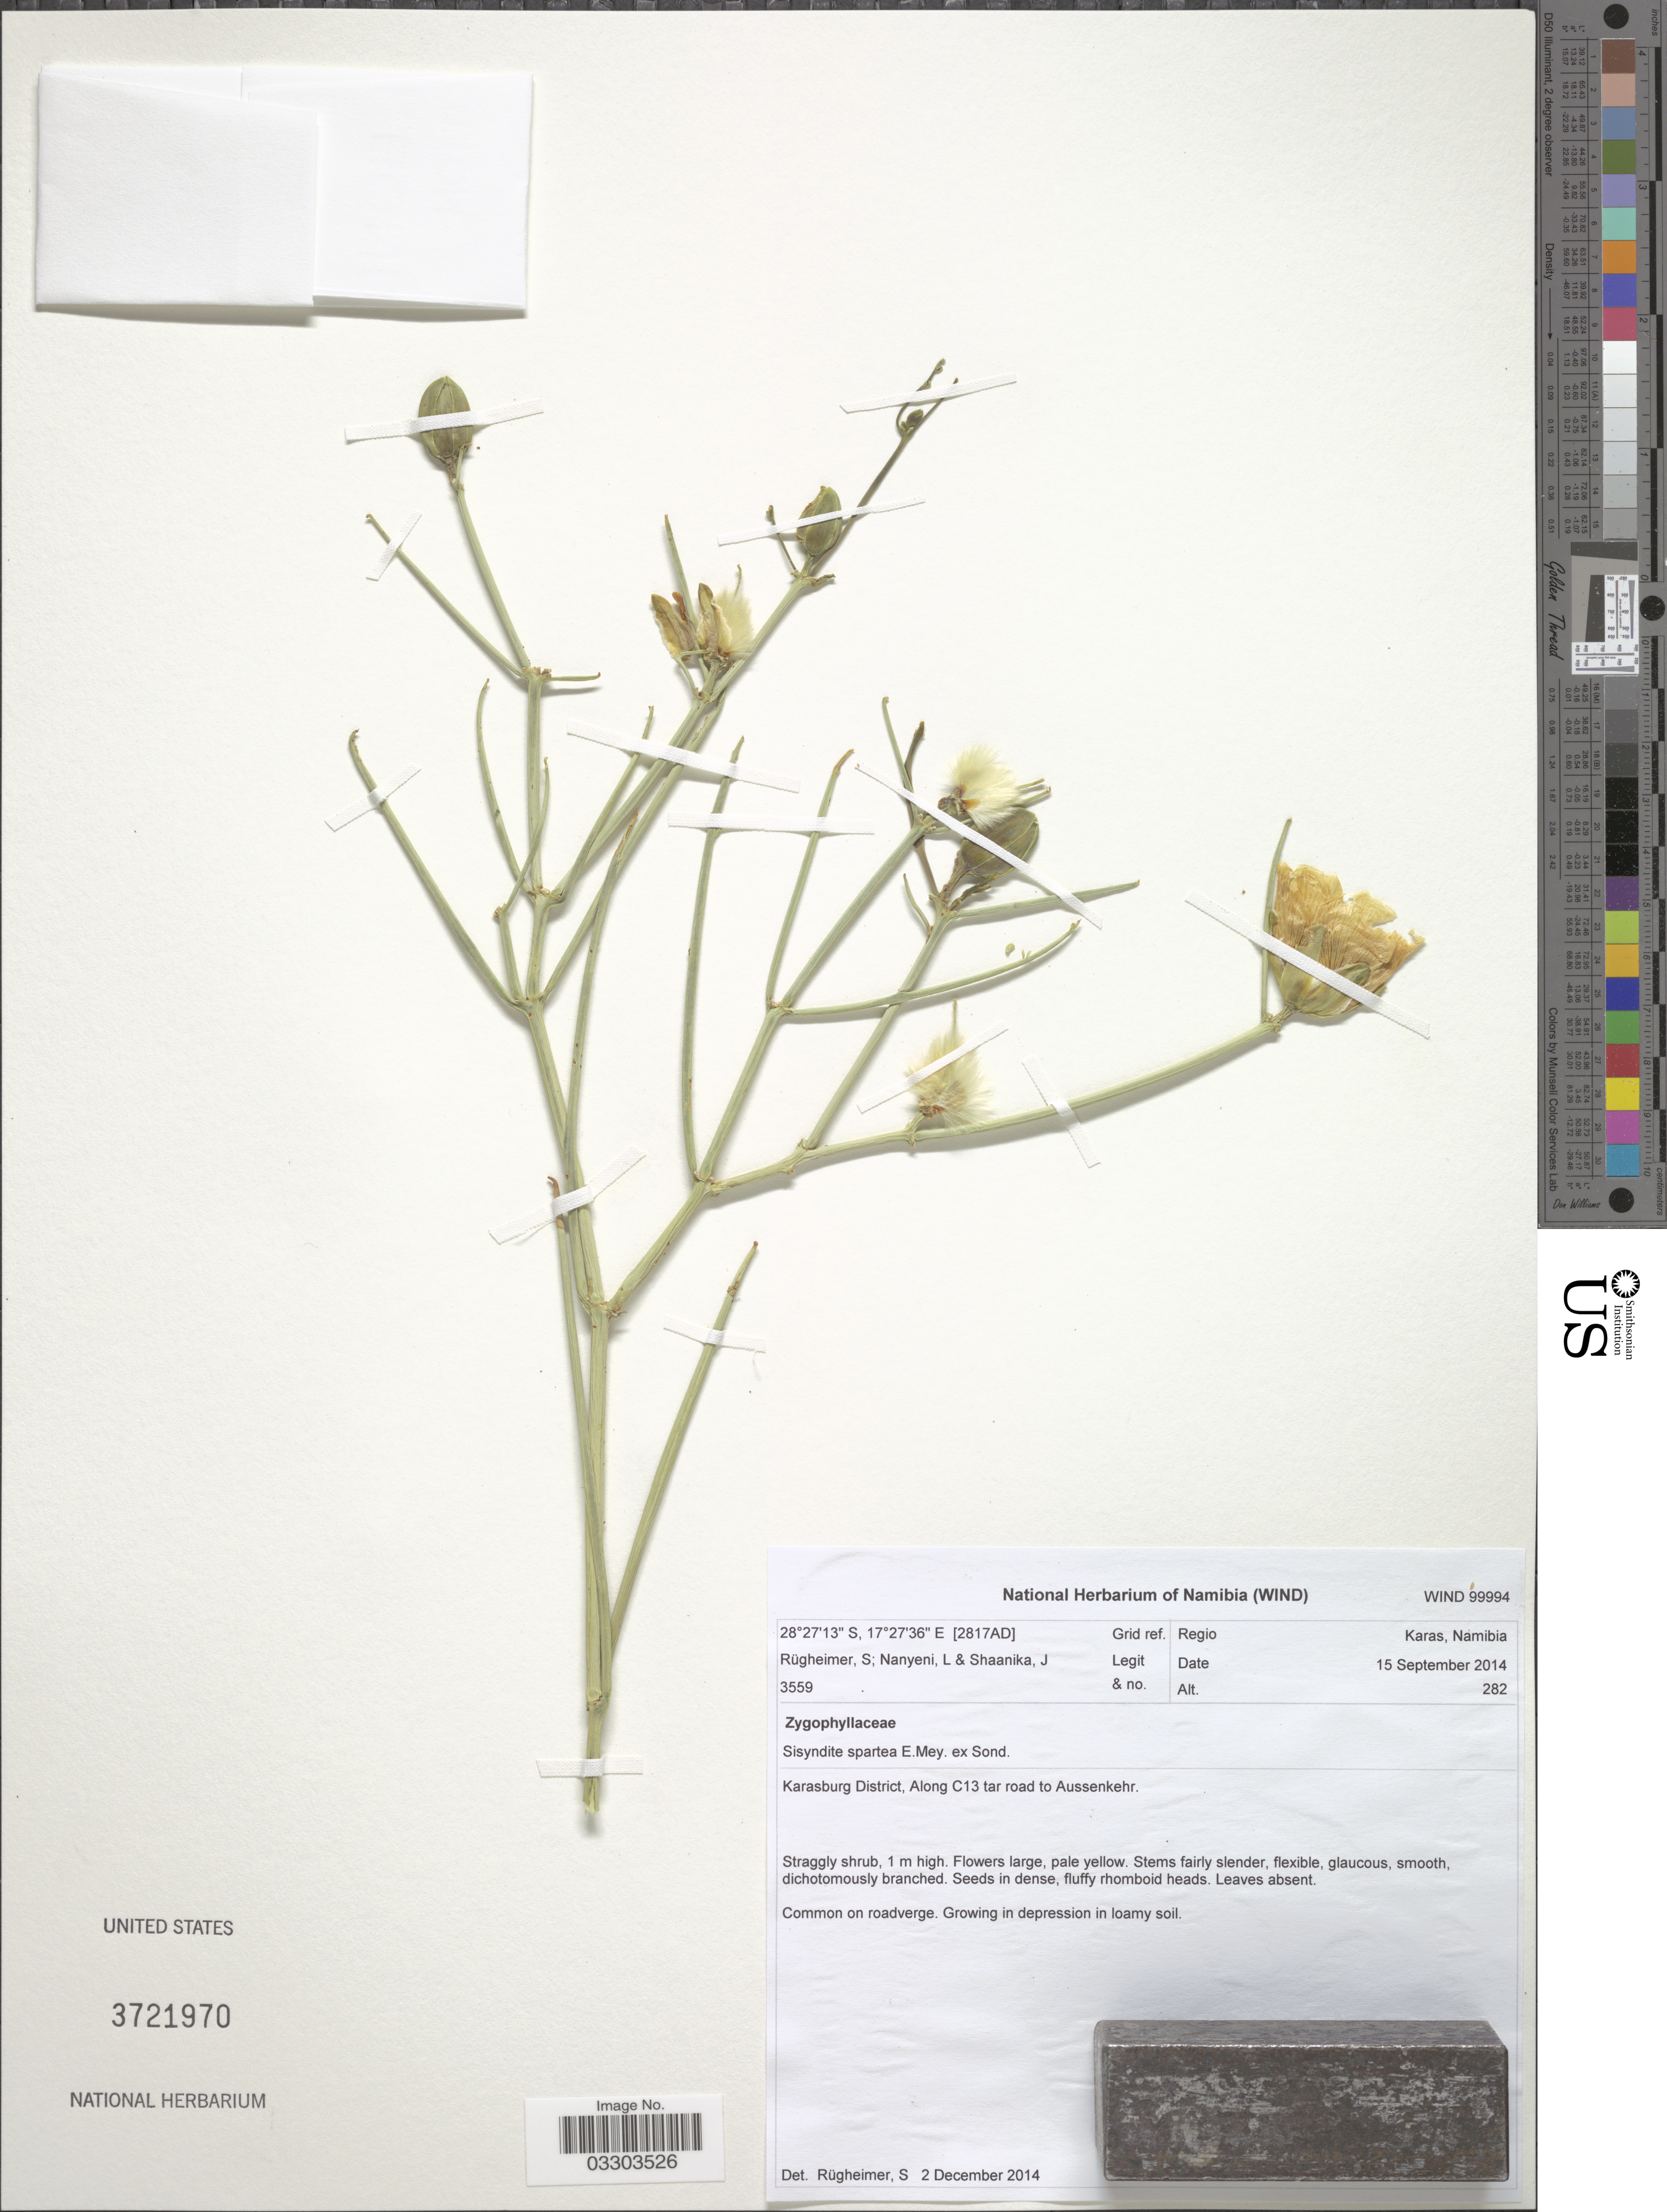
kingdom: Plantae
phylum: Tracheophyta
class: Magnoliopsida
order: Zygophyllales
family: Zygophyllaceae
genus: Sisyndite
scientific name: Sisyndite spartea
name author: E. Mey. ex Sond.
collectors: S. Rugheimer, L. Nanyeni & J. Shaanika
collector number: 3559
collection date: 2014-09-15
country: Namibia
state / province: Karas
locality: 2817AD Grid ref. Karasburg District, Along C13 tar road to Aussenkehr.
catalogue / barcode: US 3721970